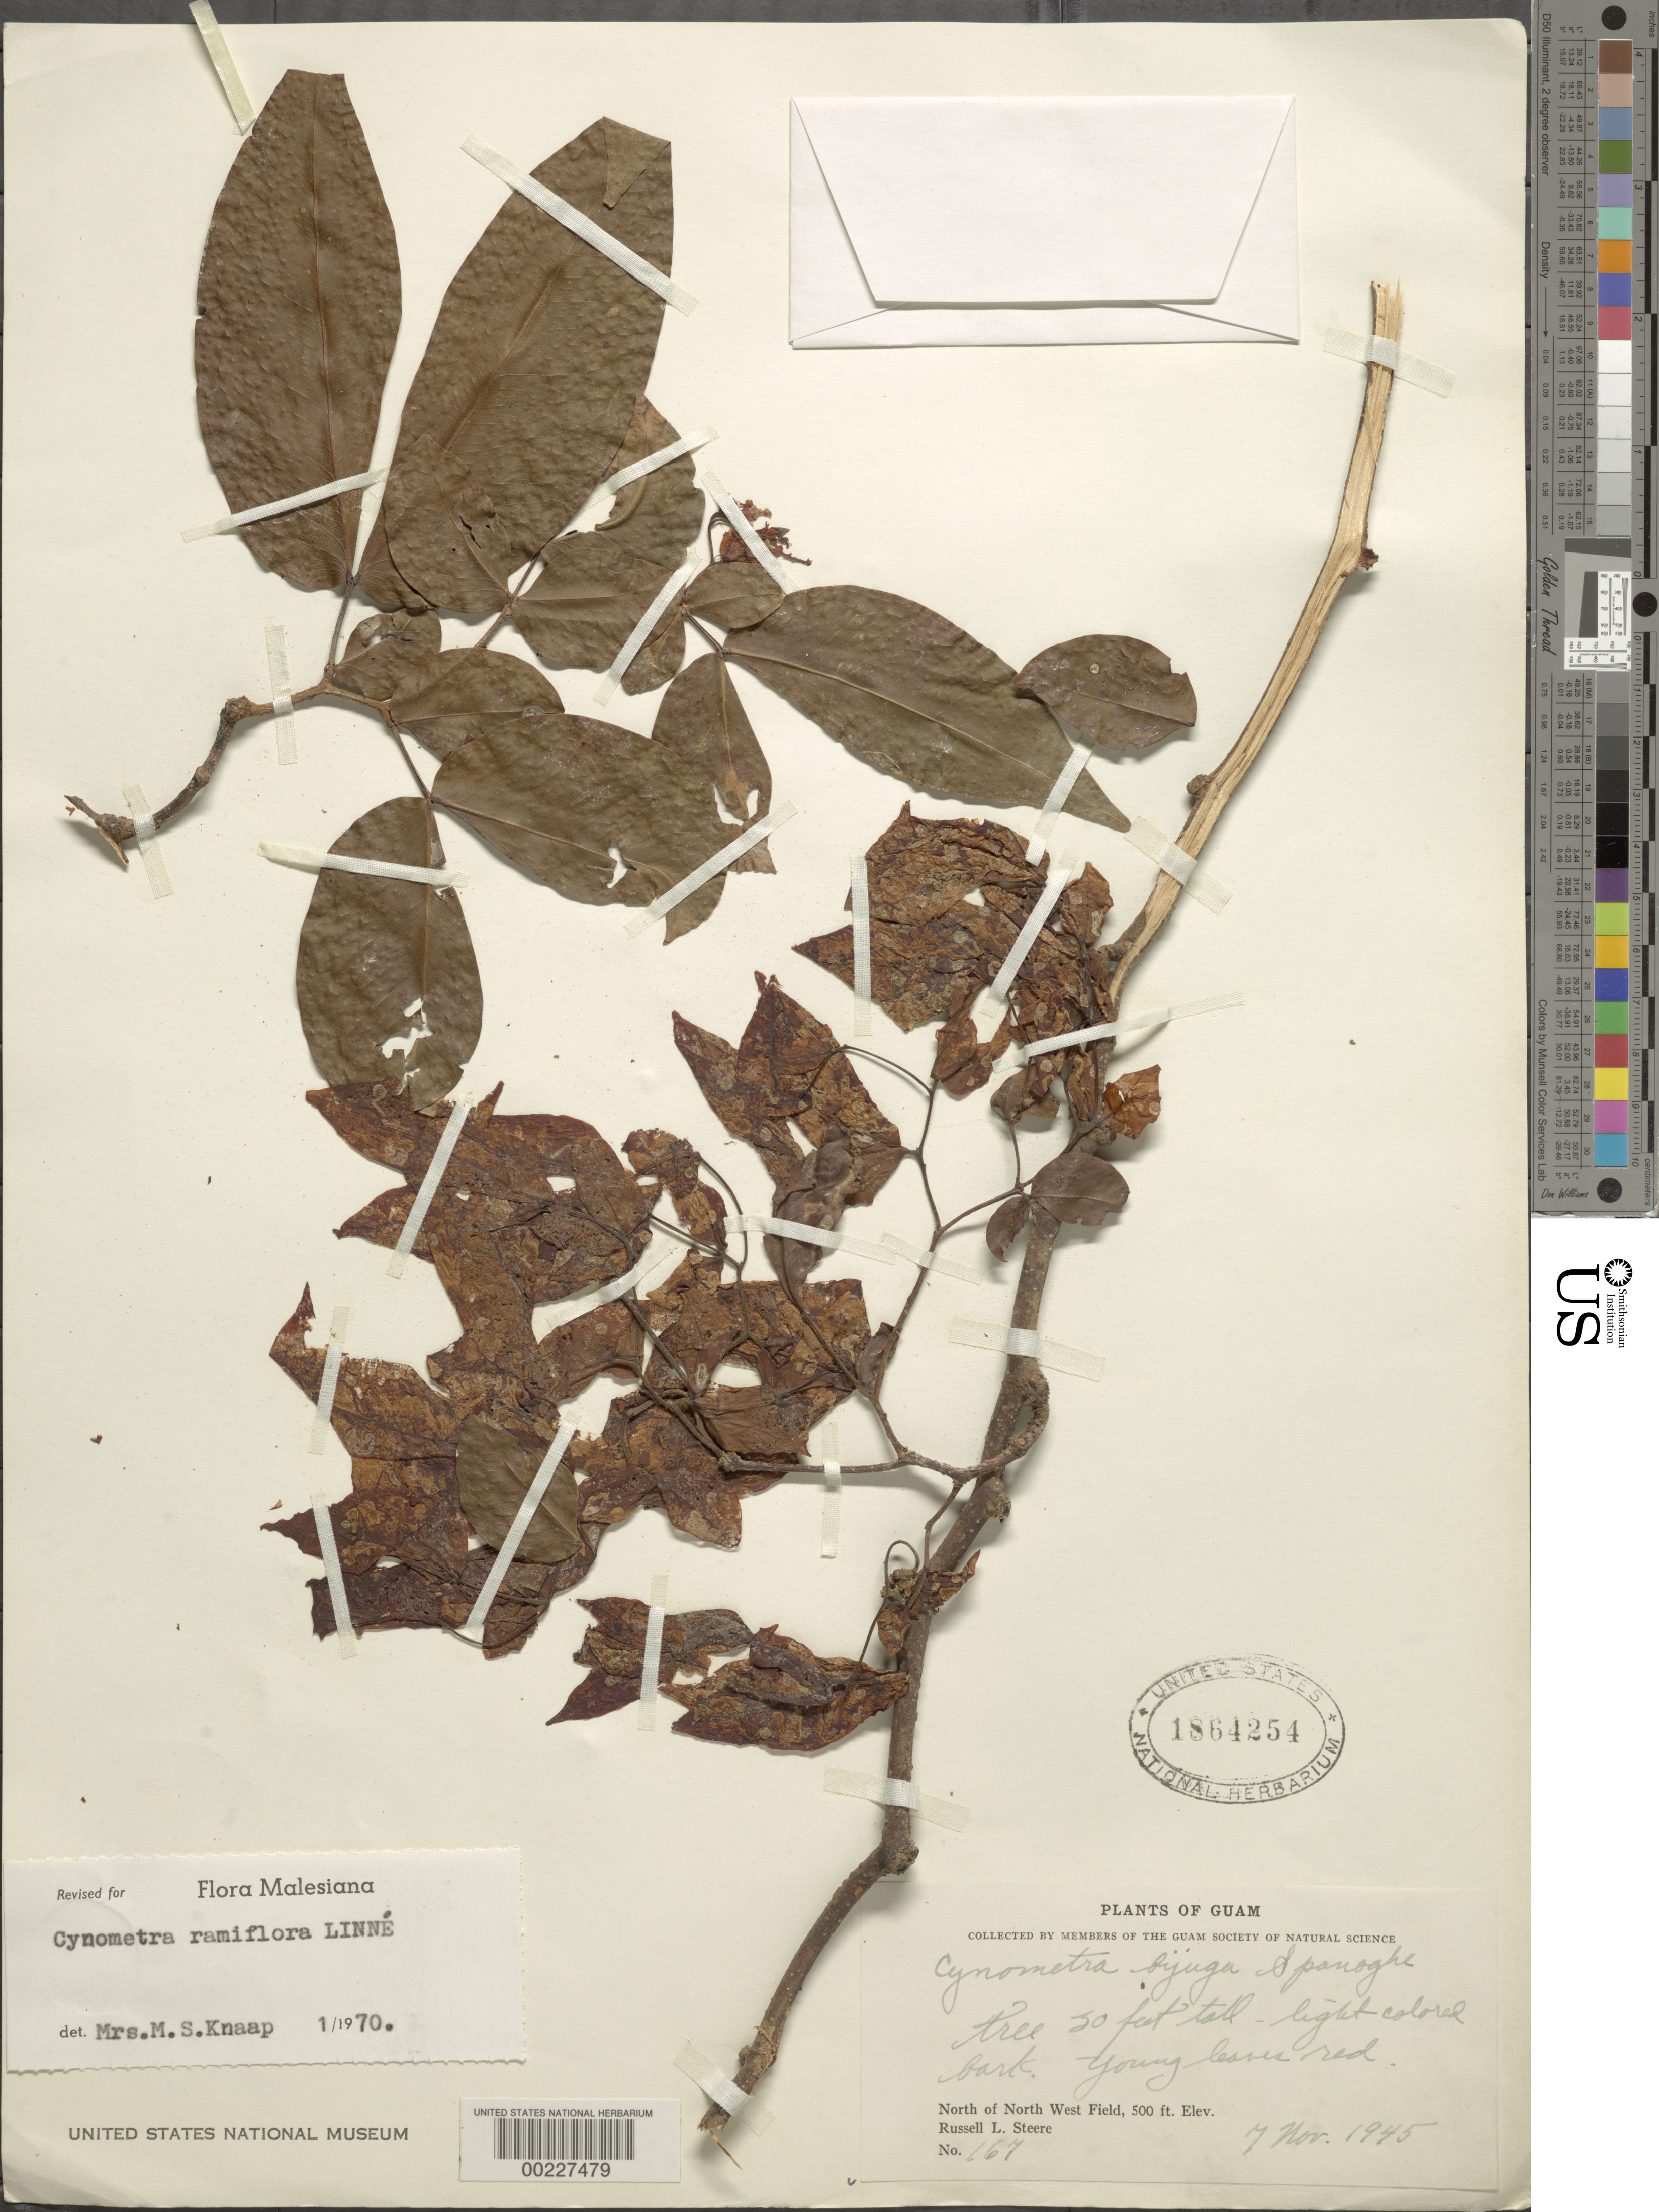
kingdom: Plantae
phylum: Tracheophyta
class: Magnoliopsida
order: Fabales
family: Fabaceae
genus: Cynometra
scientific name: Cynometra ramiflora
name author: L.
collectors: W. C. Steere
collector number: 167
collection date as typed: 07 Nov 1945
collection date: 1945-11-07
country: Guam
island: Guam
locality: N of north west field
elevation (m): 152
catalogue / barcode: US 1864254